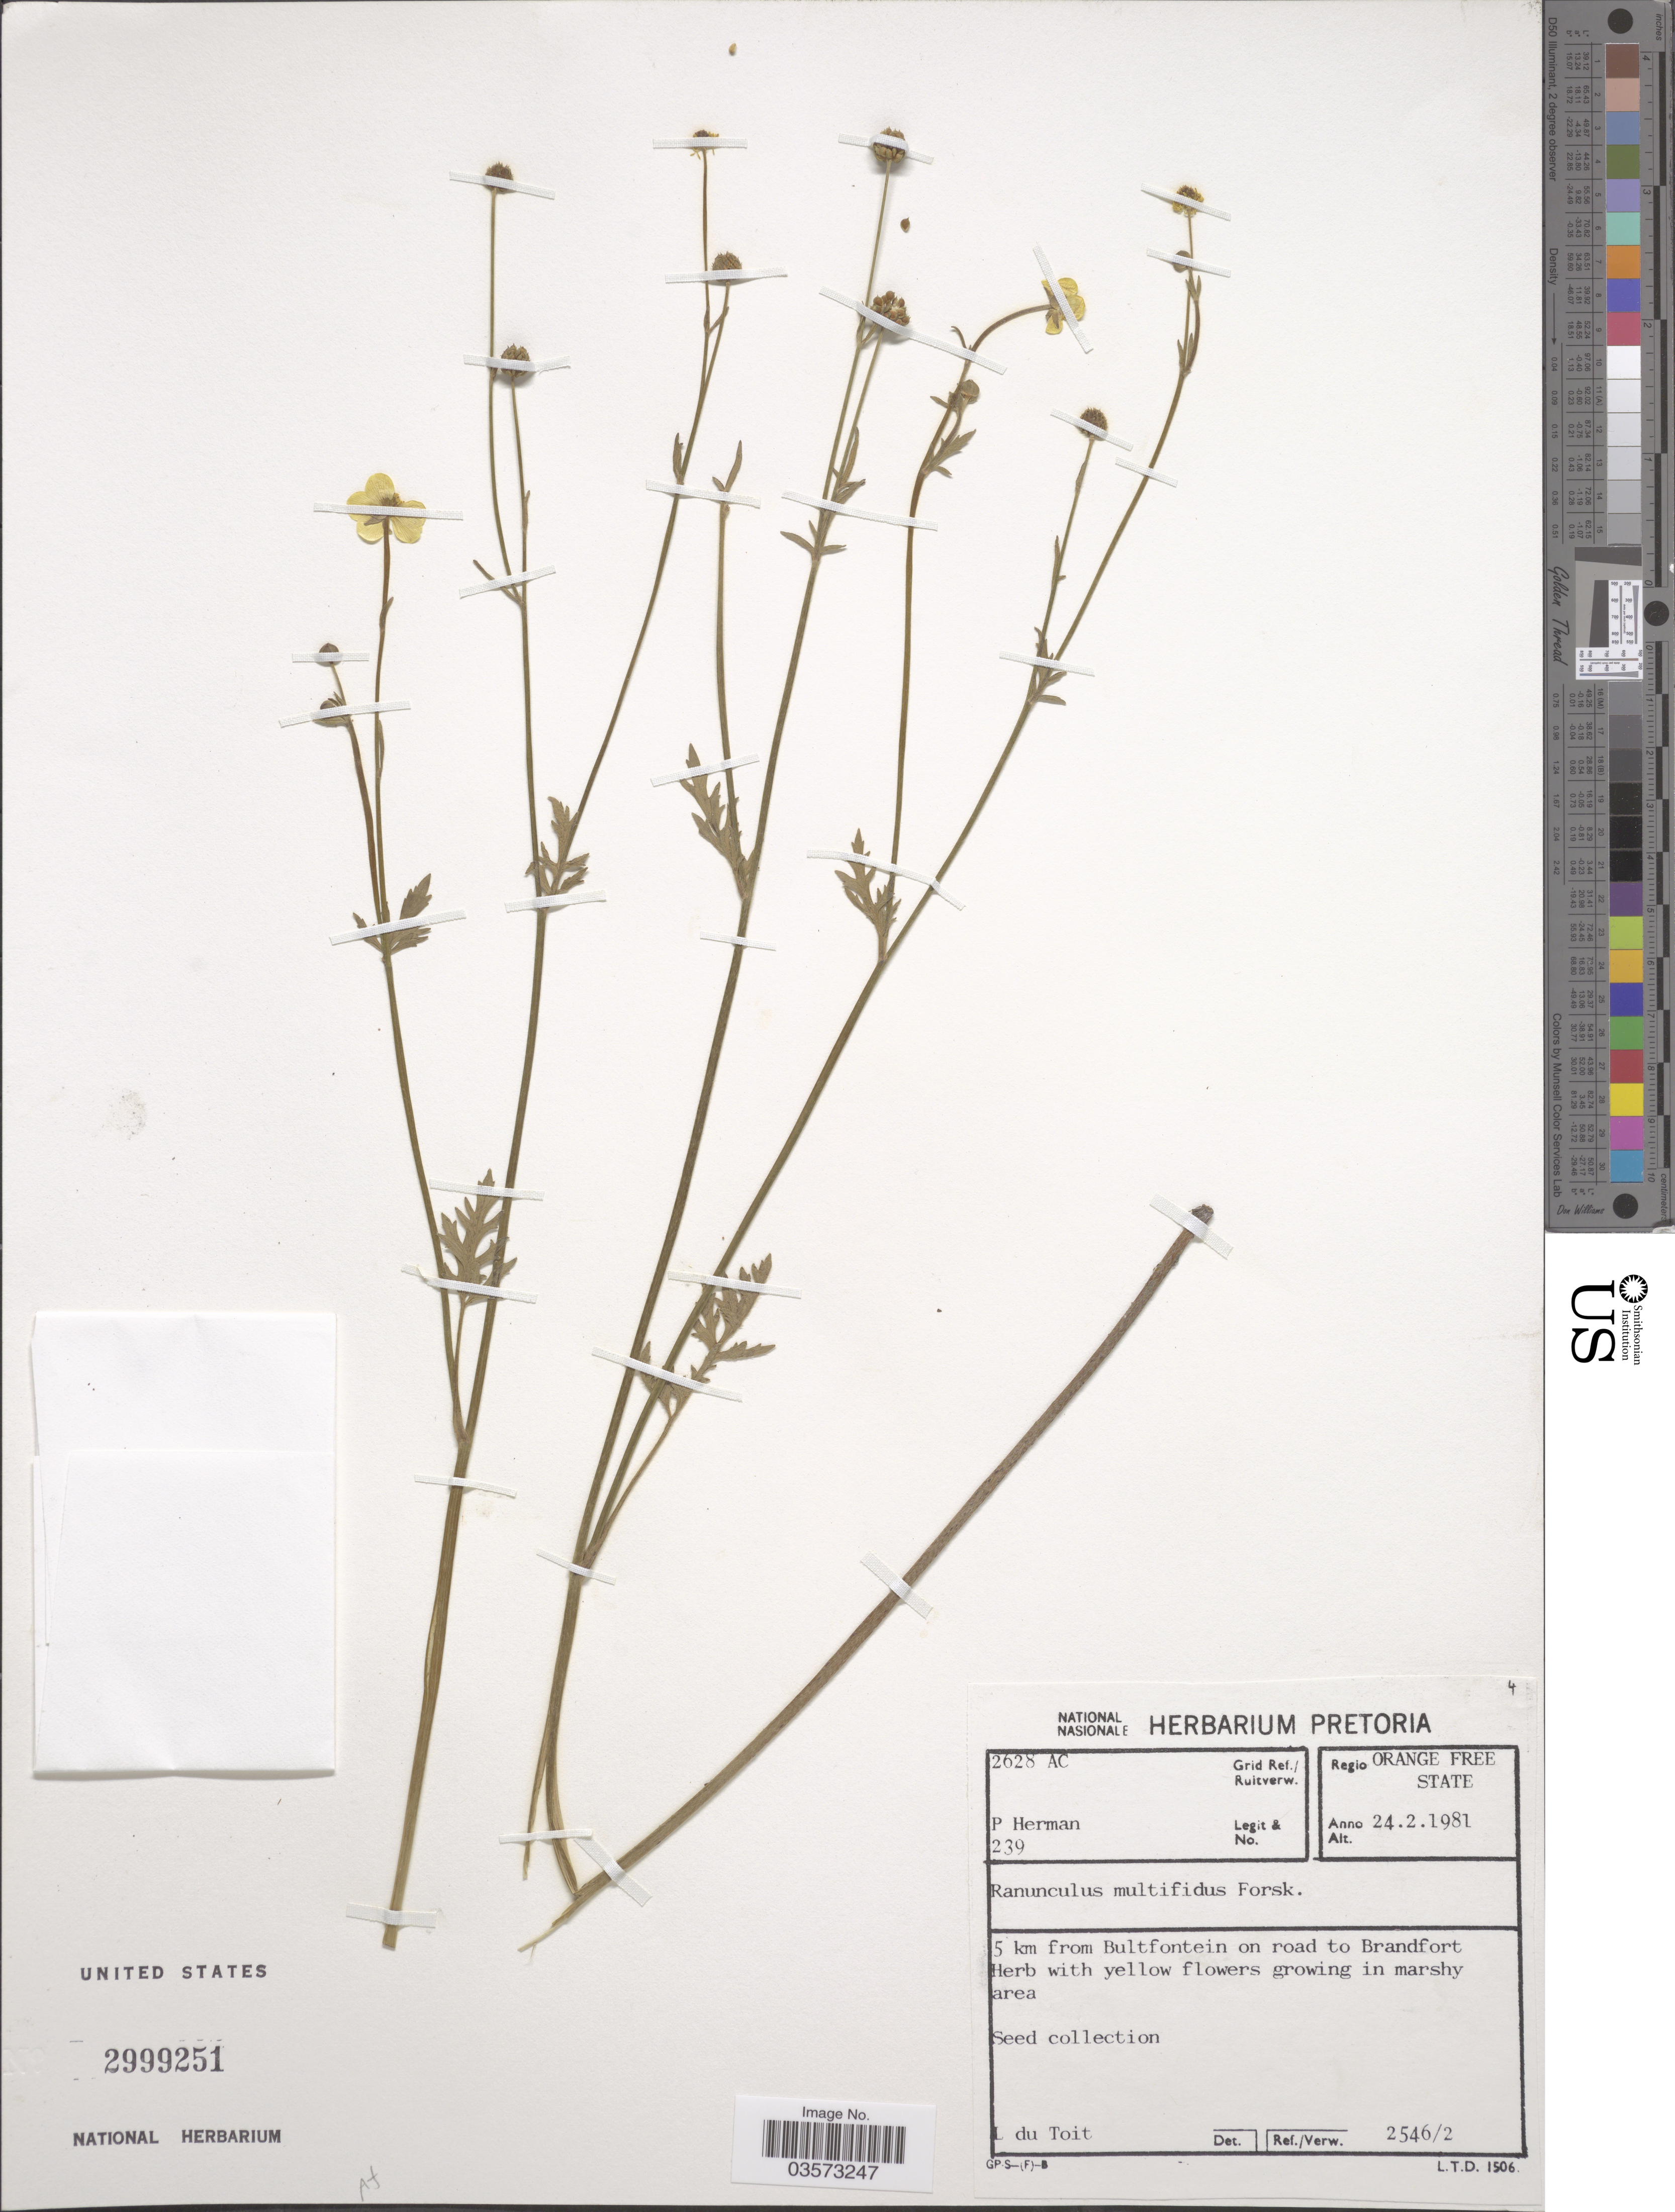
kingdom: Plantae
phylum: Tracheophyta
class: Magnoliopsida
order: Ranunculales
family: Ranunculaceae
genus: Ranunculus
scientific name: Ranunculus multifidus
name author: Forssk.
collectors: P. Herman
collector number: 239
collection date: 1981-02-24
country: South Africa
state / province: Free State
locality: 2628 AC Grid Ref./Ruiterverw. Regio Orange Free State. 5 km from Bultfontein on road to Brandfort.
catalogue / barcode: US 2999251